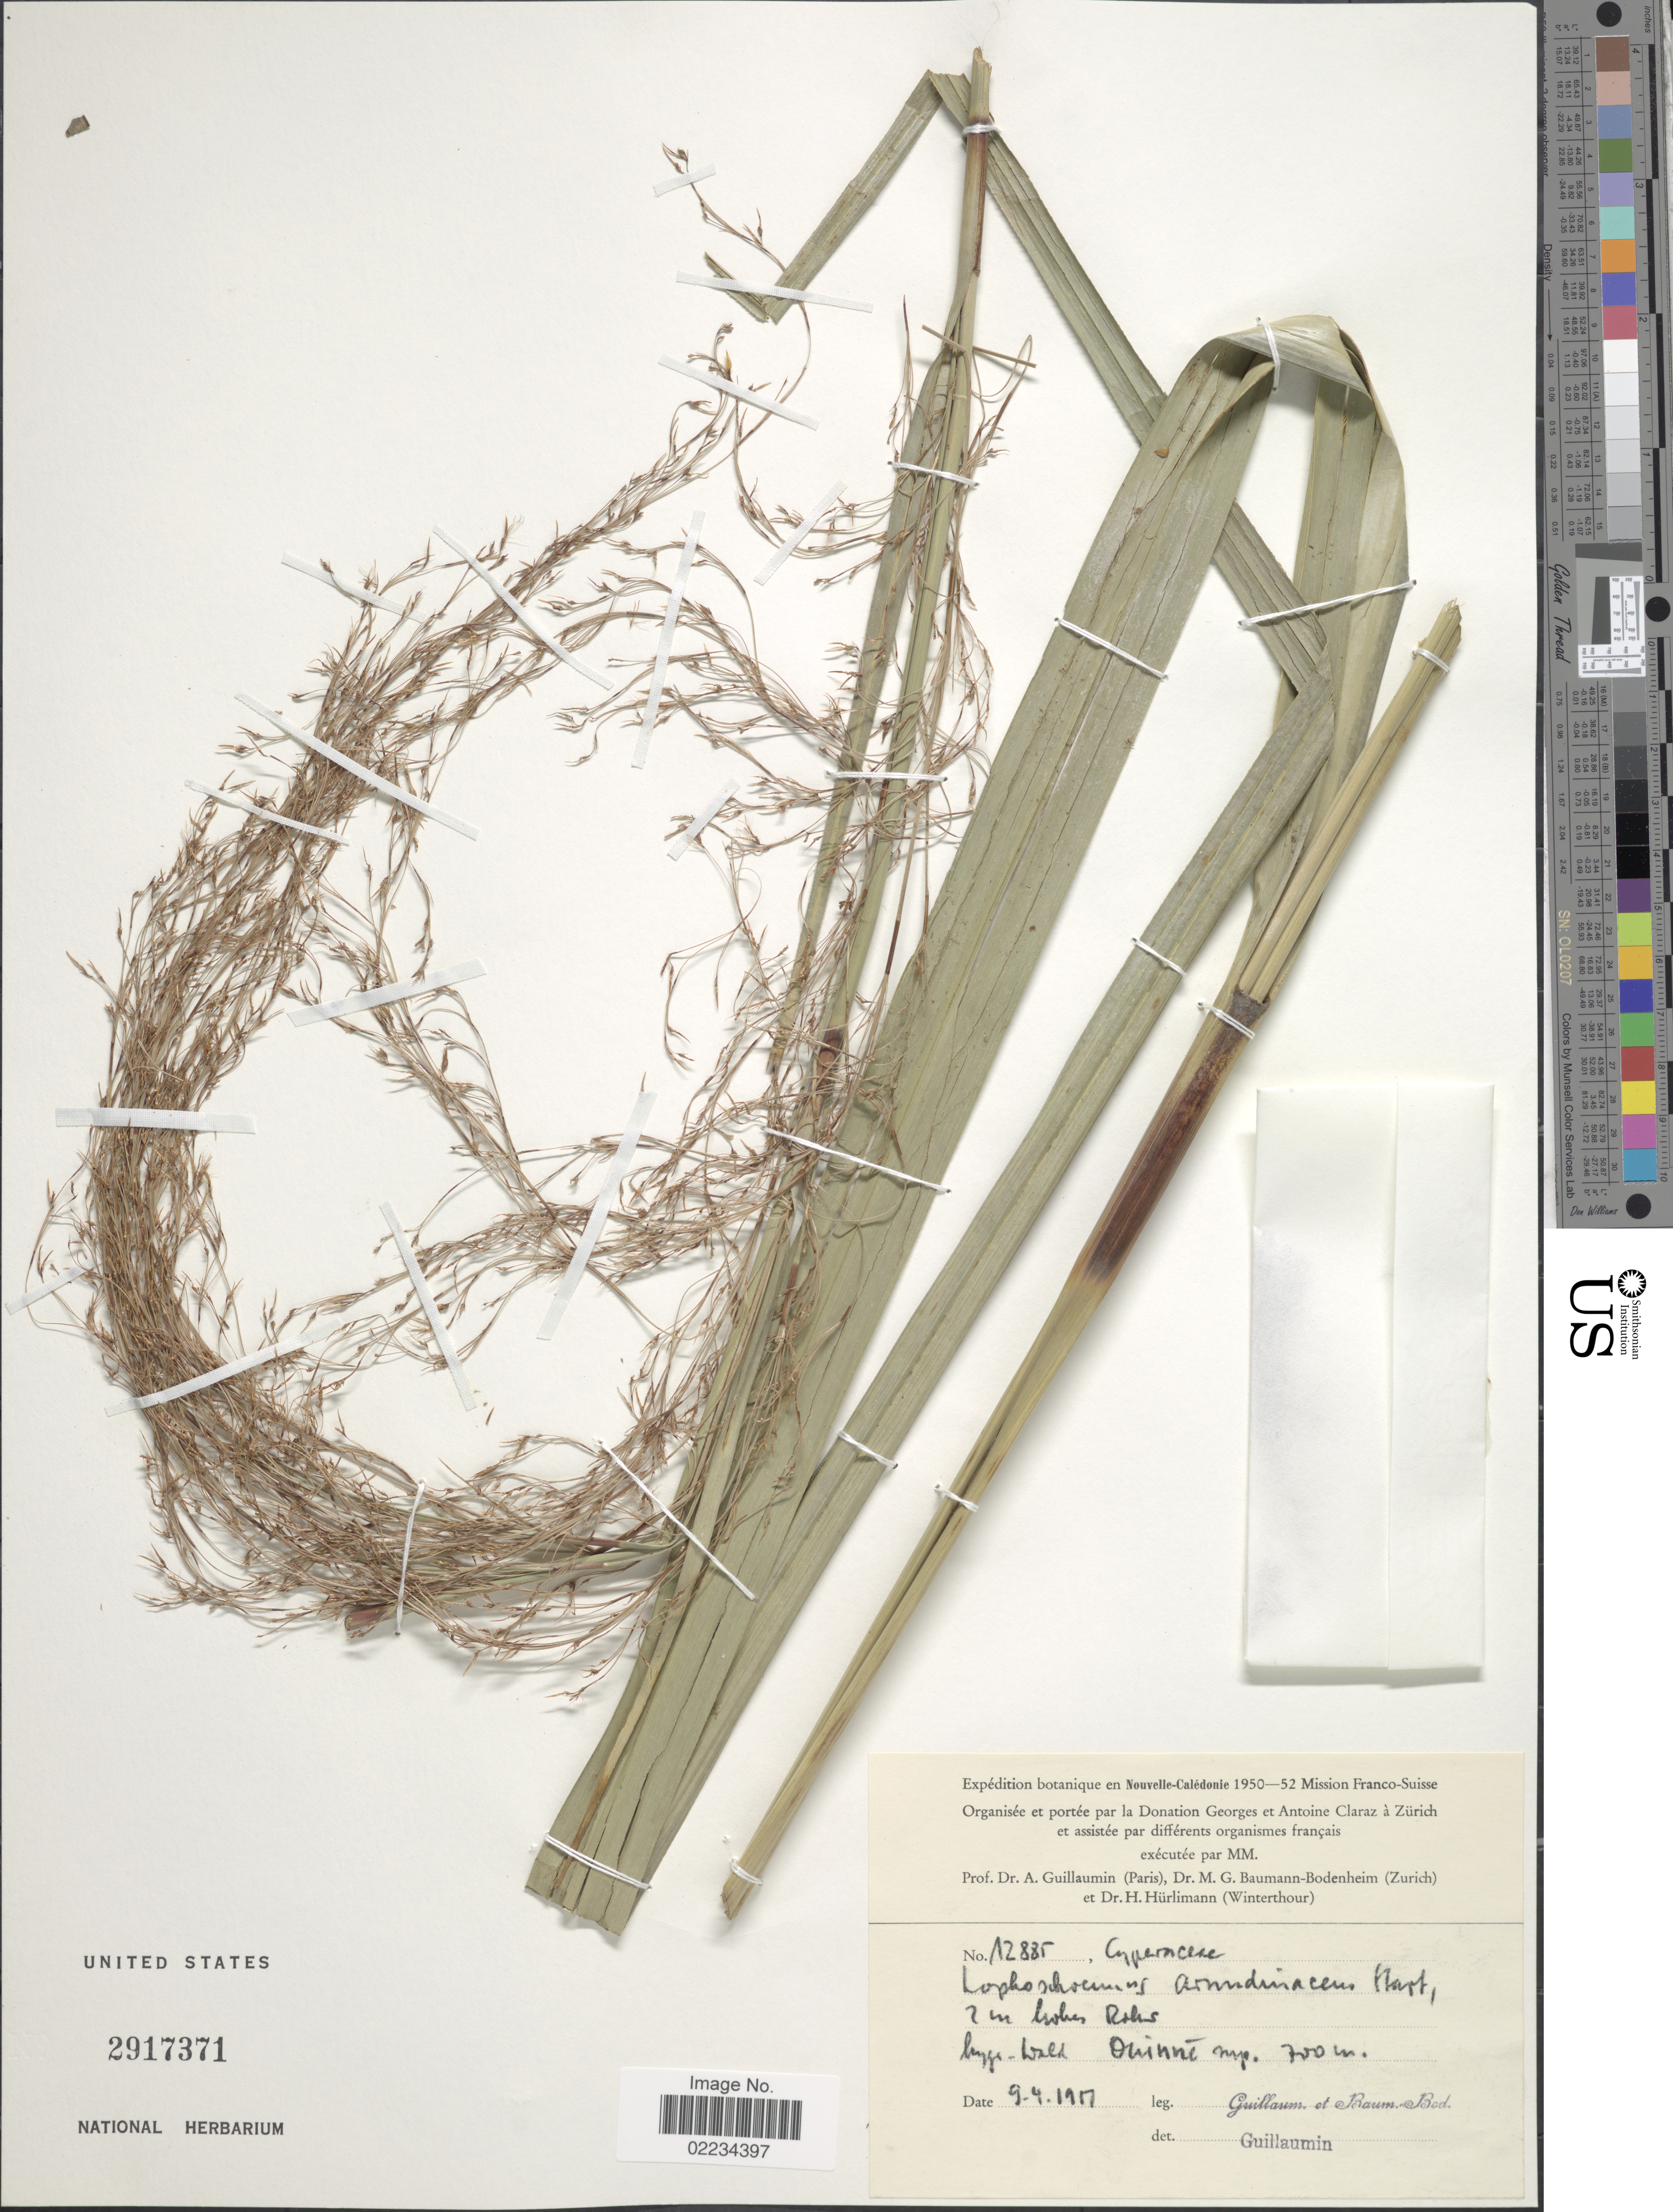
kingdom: Plantae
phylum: Tracheophyta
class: Liliopsida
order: Poales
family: Cyperaceae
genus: Tetraria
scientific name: Tetraria sylvestris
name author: (J. Raynal) Larridon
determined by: Strong, Mark T., (BOT), Smithsonian Institution - National Museum of Natural History (UNITED STATES)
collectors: A. Guillaumin, M. G. Baumann-Bodenheim & H. Hürlimann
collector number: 12885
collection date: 1951-04-09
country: New Caledonia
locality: [illegible text] Oninne mp[interpreted]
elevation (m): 700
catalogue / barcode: US 2917371